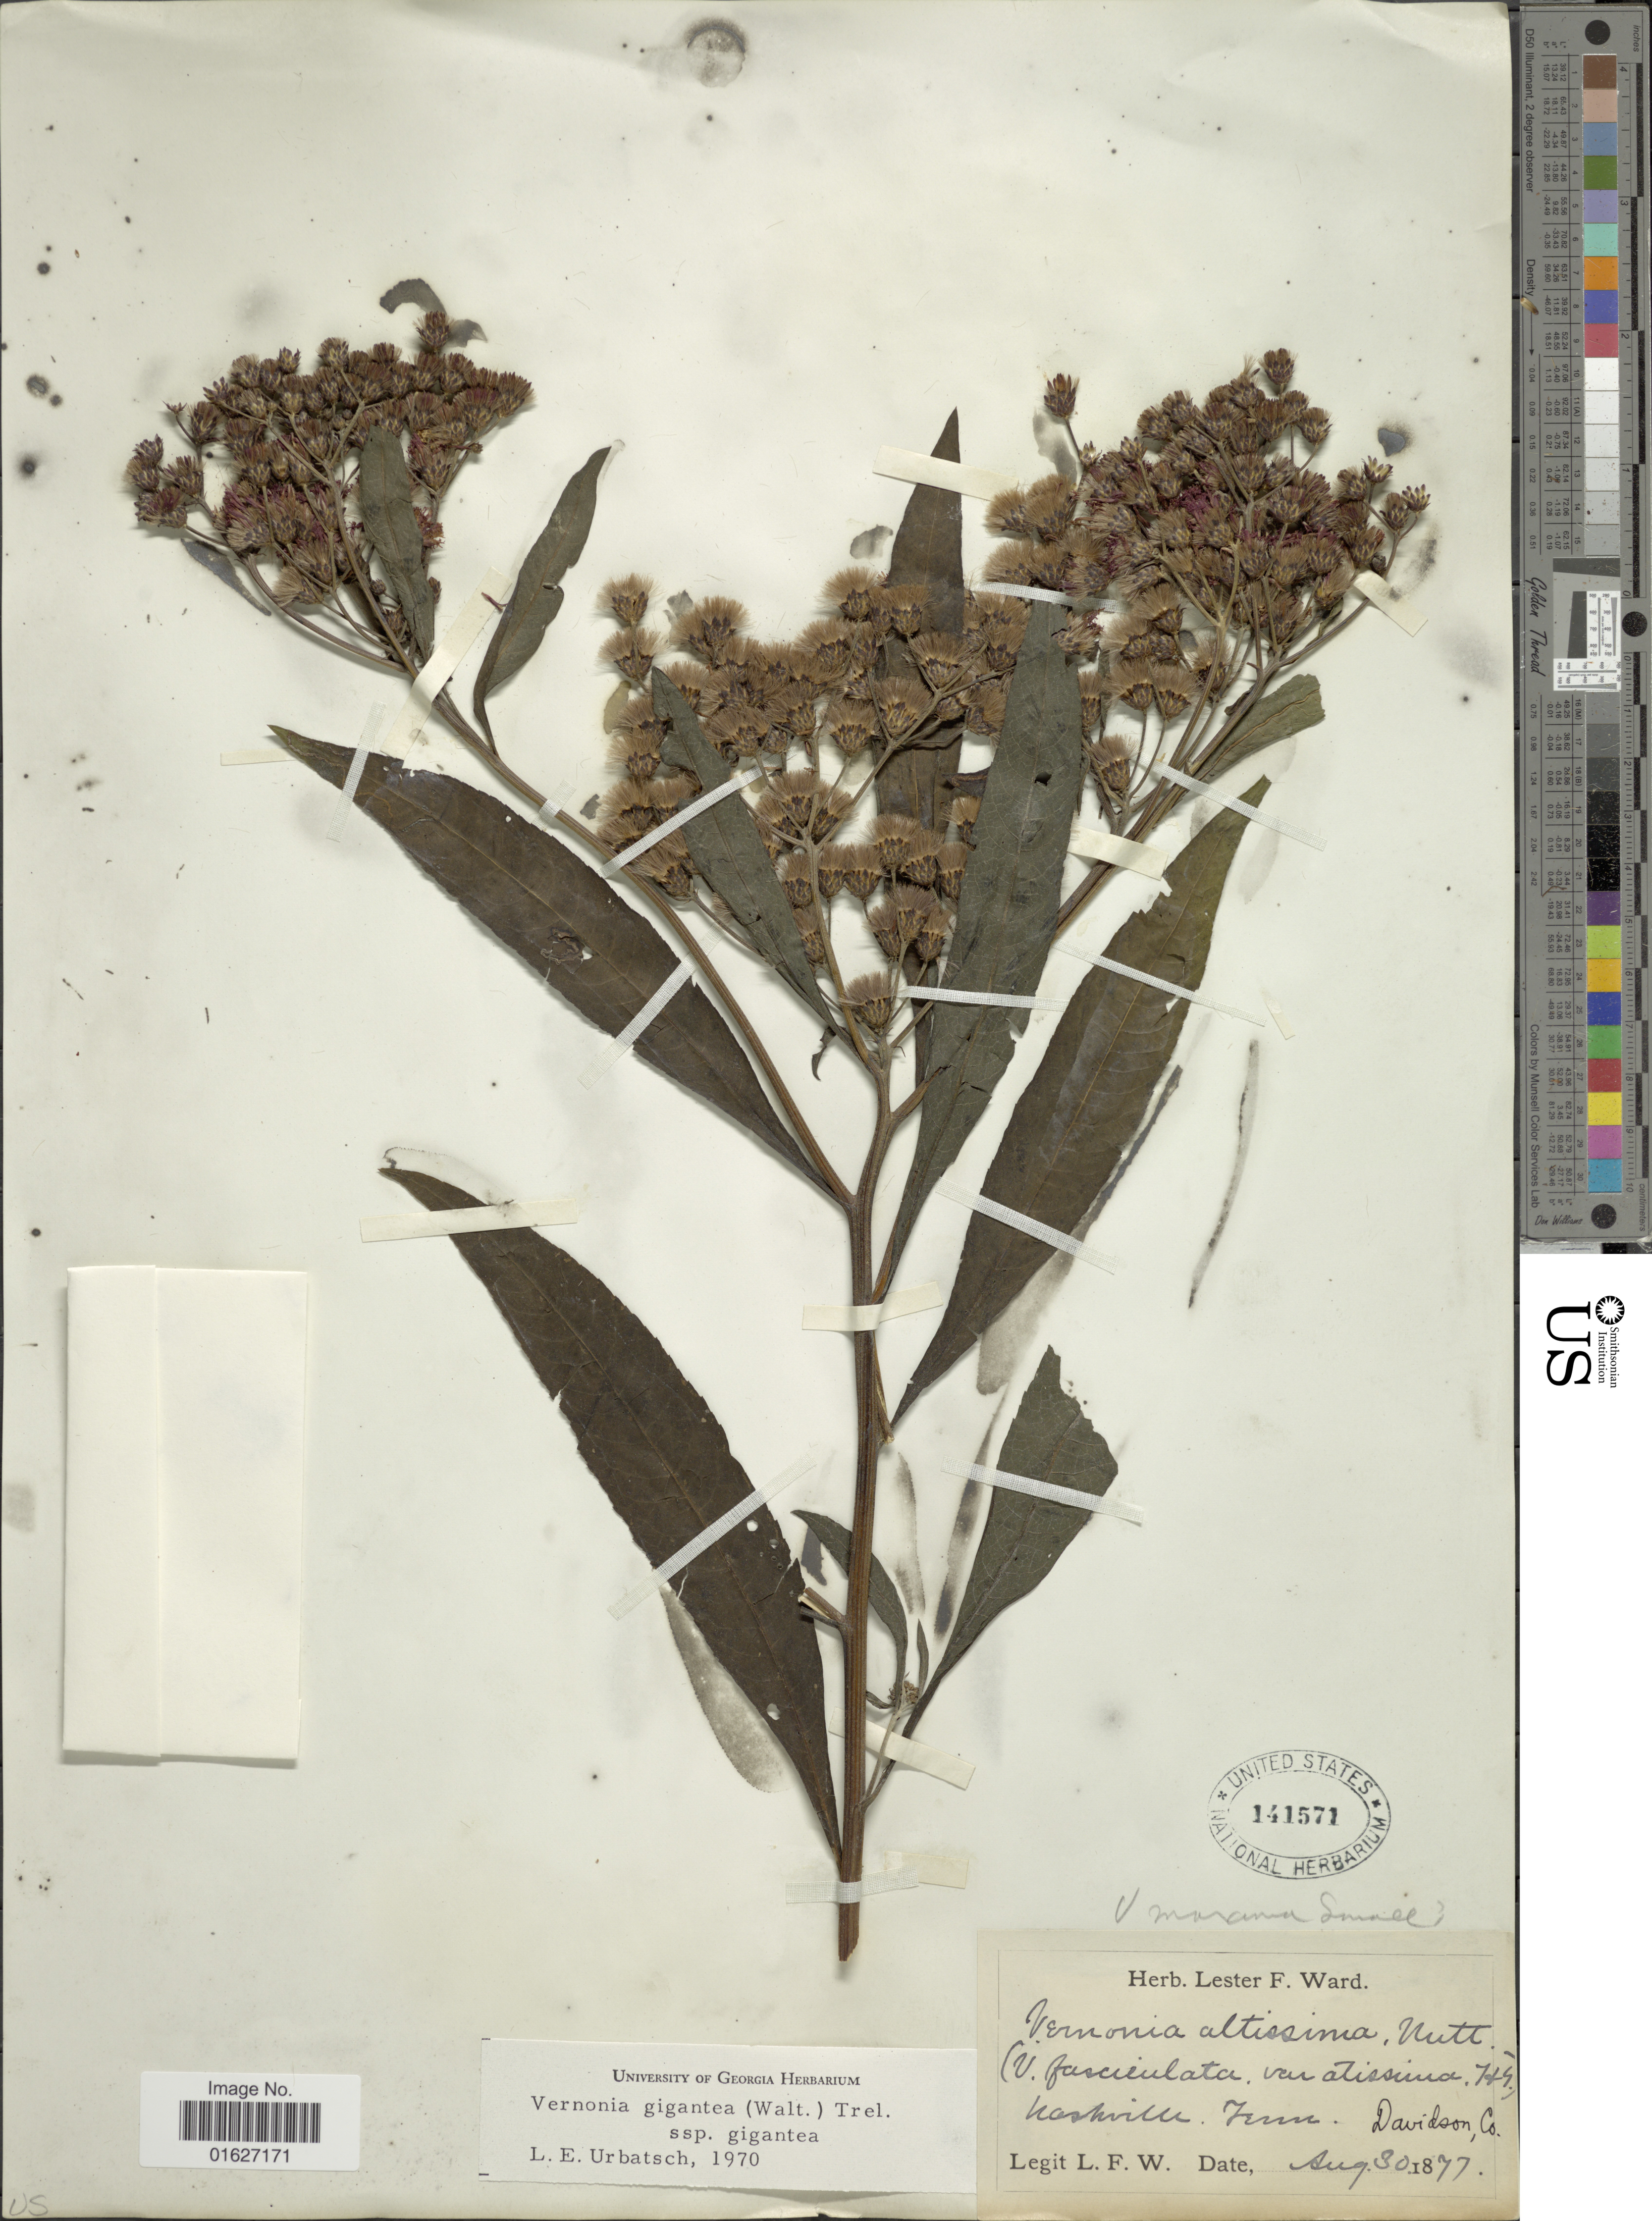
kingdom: Plantae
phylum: Tracheophyta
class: Magnoliopsida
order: Asterales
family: Asteraceae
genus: Vernonia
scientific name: Vernonia gigantea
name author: (Walter) Trel.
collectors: L. F. Ward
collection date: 1877-08-30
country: United States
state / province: Tennessee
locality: Nashville, Davidson Co.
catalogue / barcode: US 141571